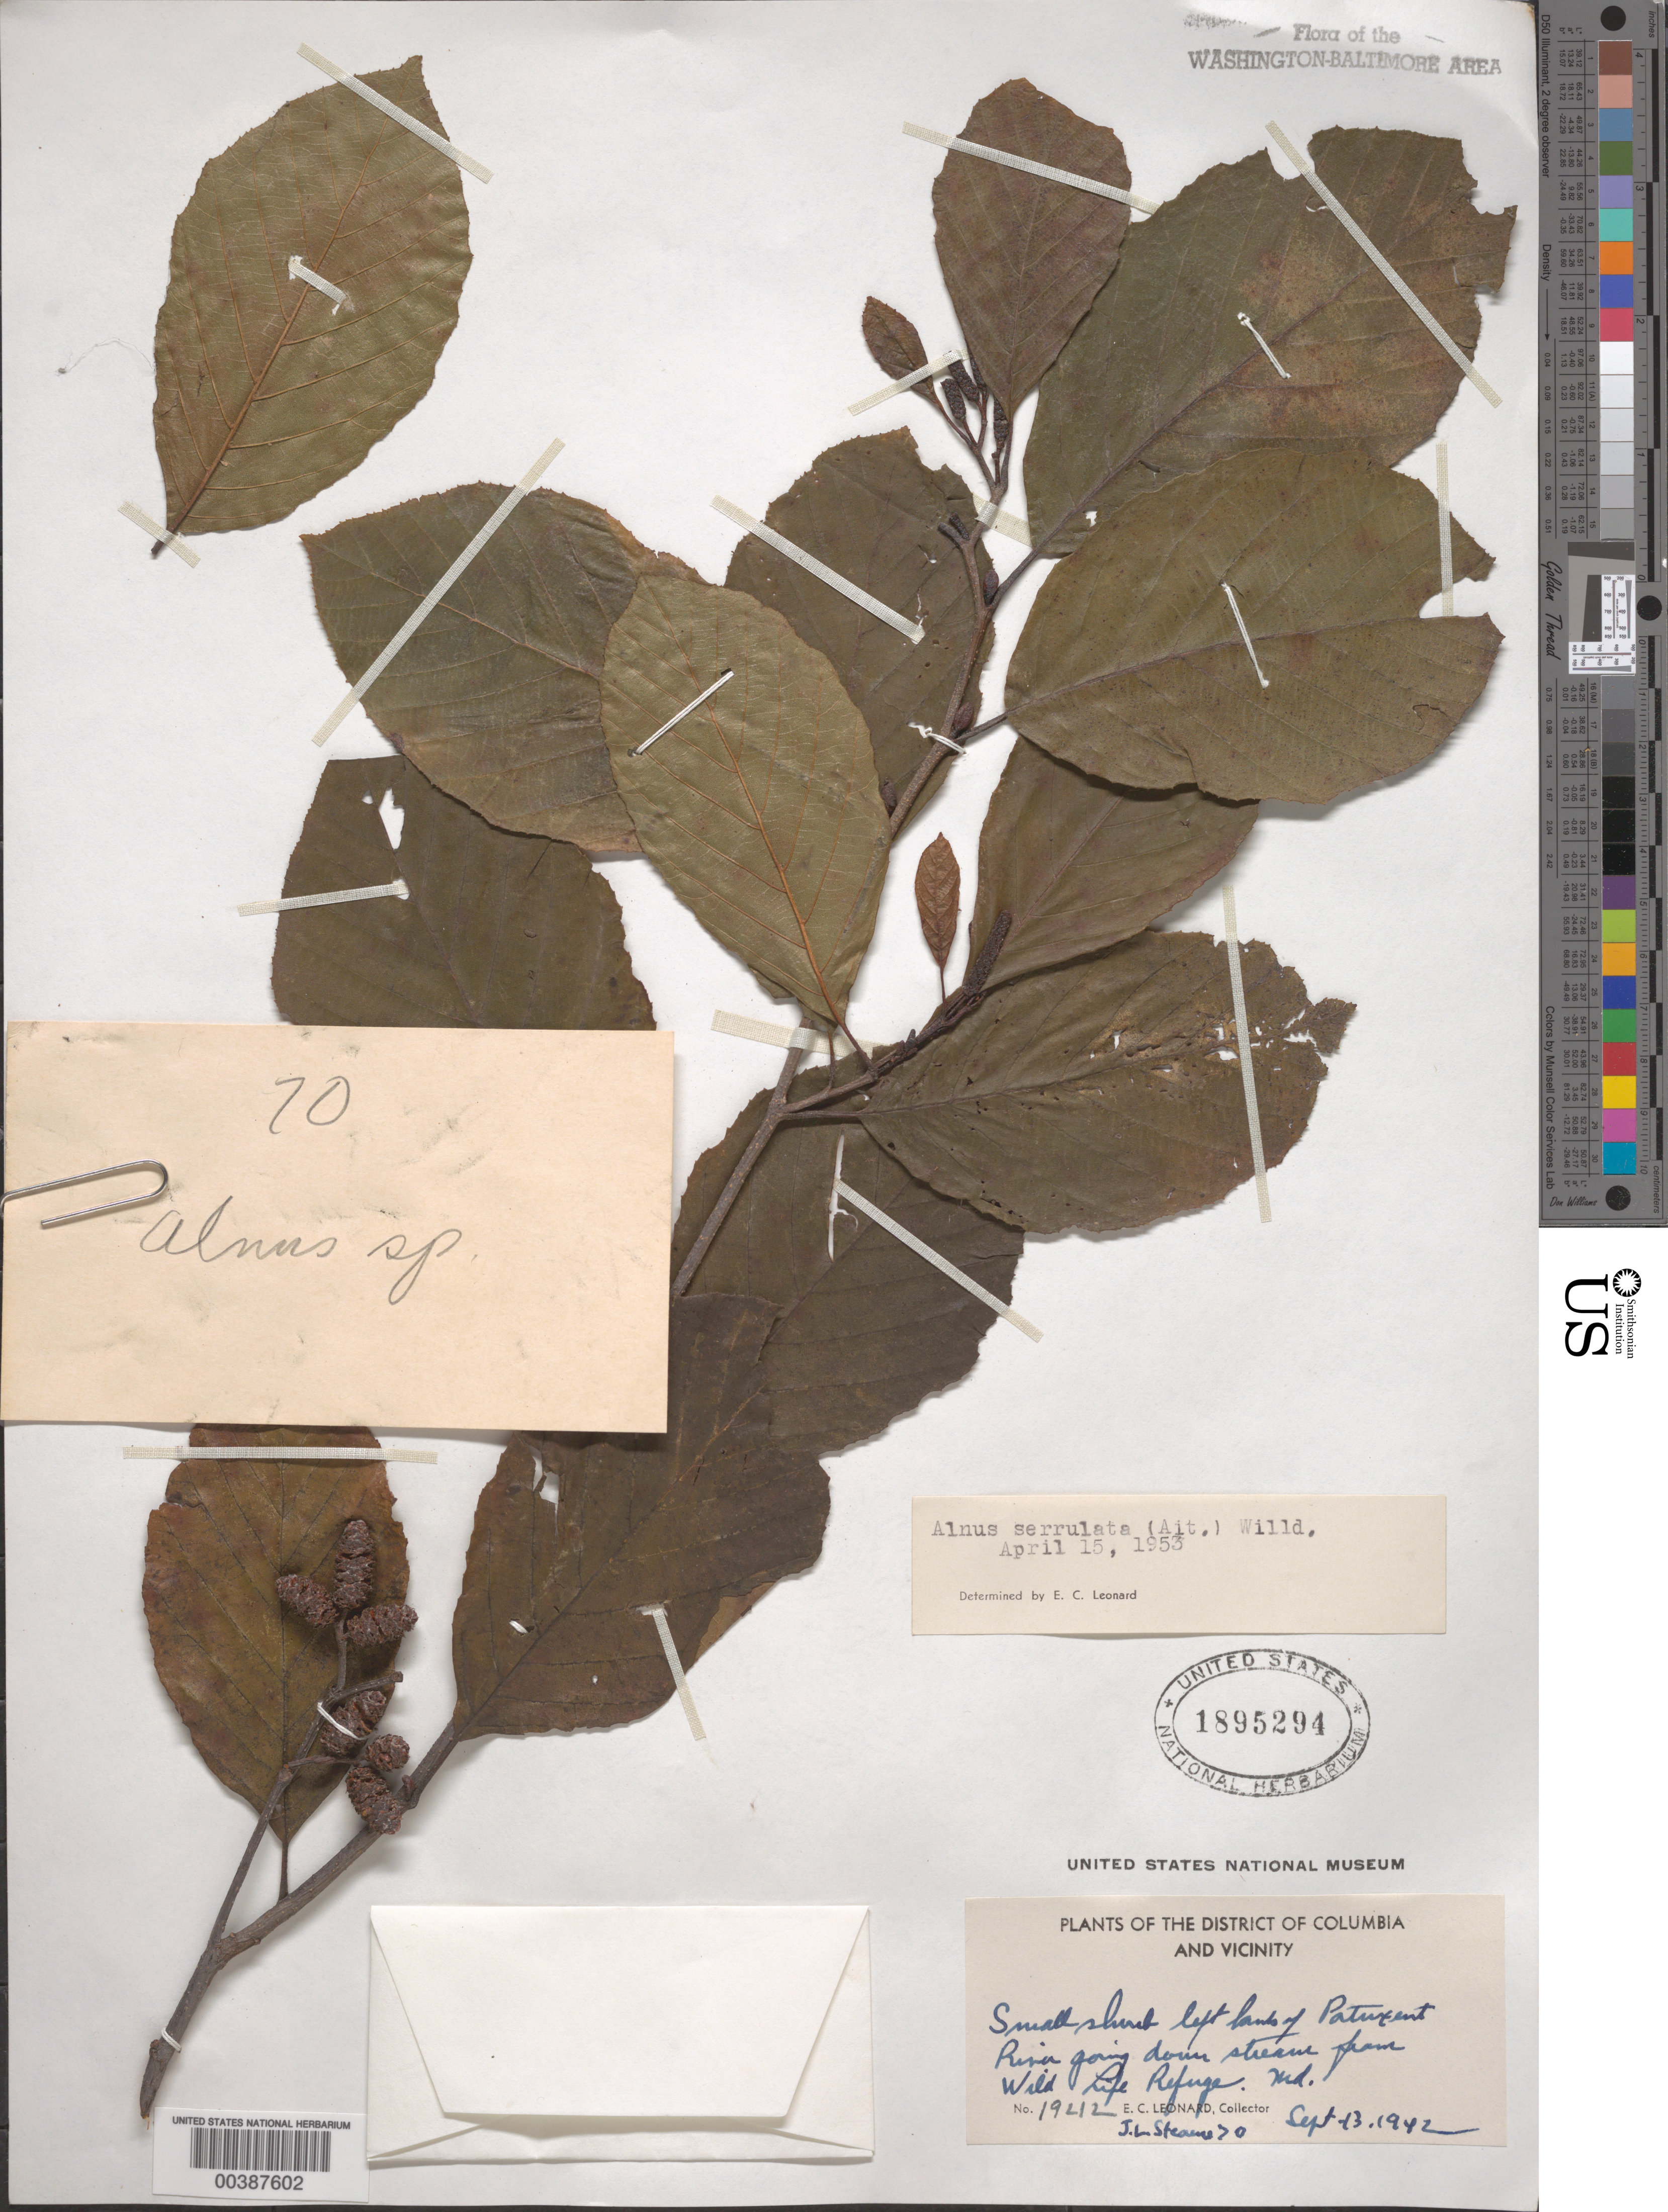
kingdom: Plantae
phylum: Tracheophyta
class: Magnoliopsida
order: Fagales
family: Betulaceae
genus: Alnus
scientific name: Alnus serrulata var. vulgaris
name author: Fernald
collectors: E. C. Leonard & J. Steam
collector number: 19212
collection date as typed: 13 Sep 1942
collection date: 1942-09-13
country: United States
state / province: Maryland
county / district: Prince George's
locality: Patuxent River, downstream from wildlife refuge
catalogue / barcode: US 1895294